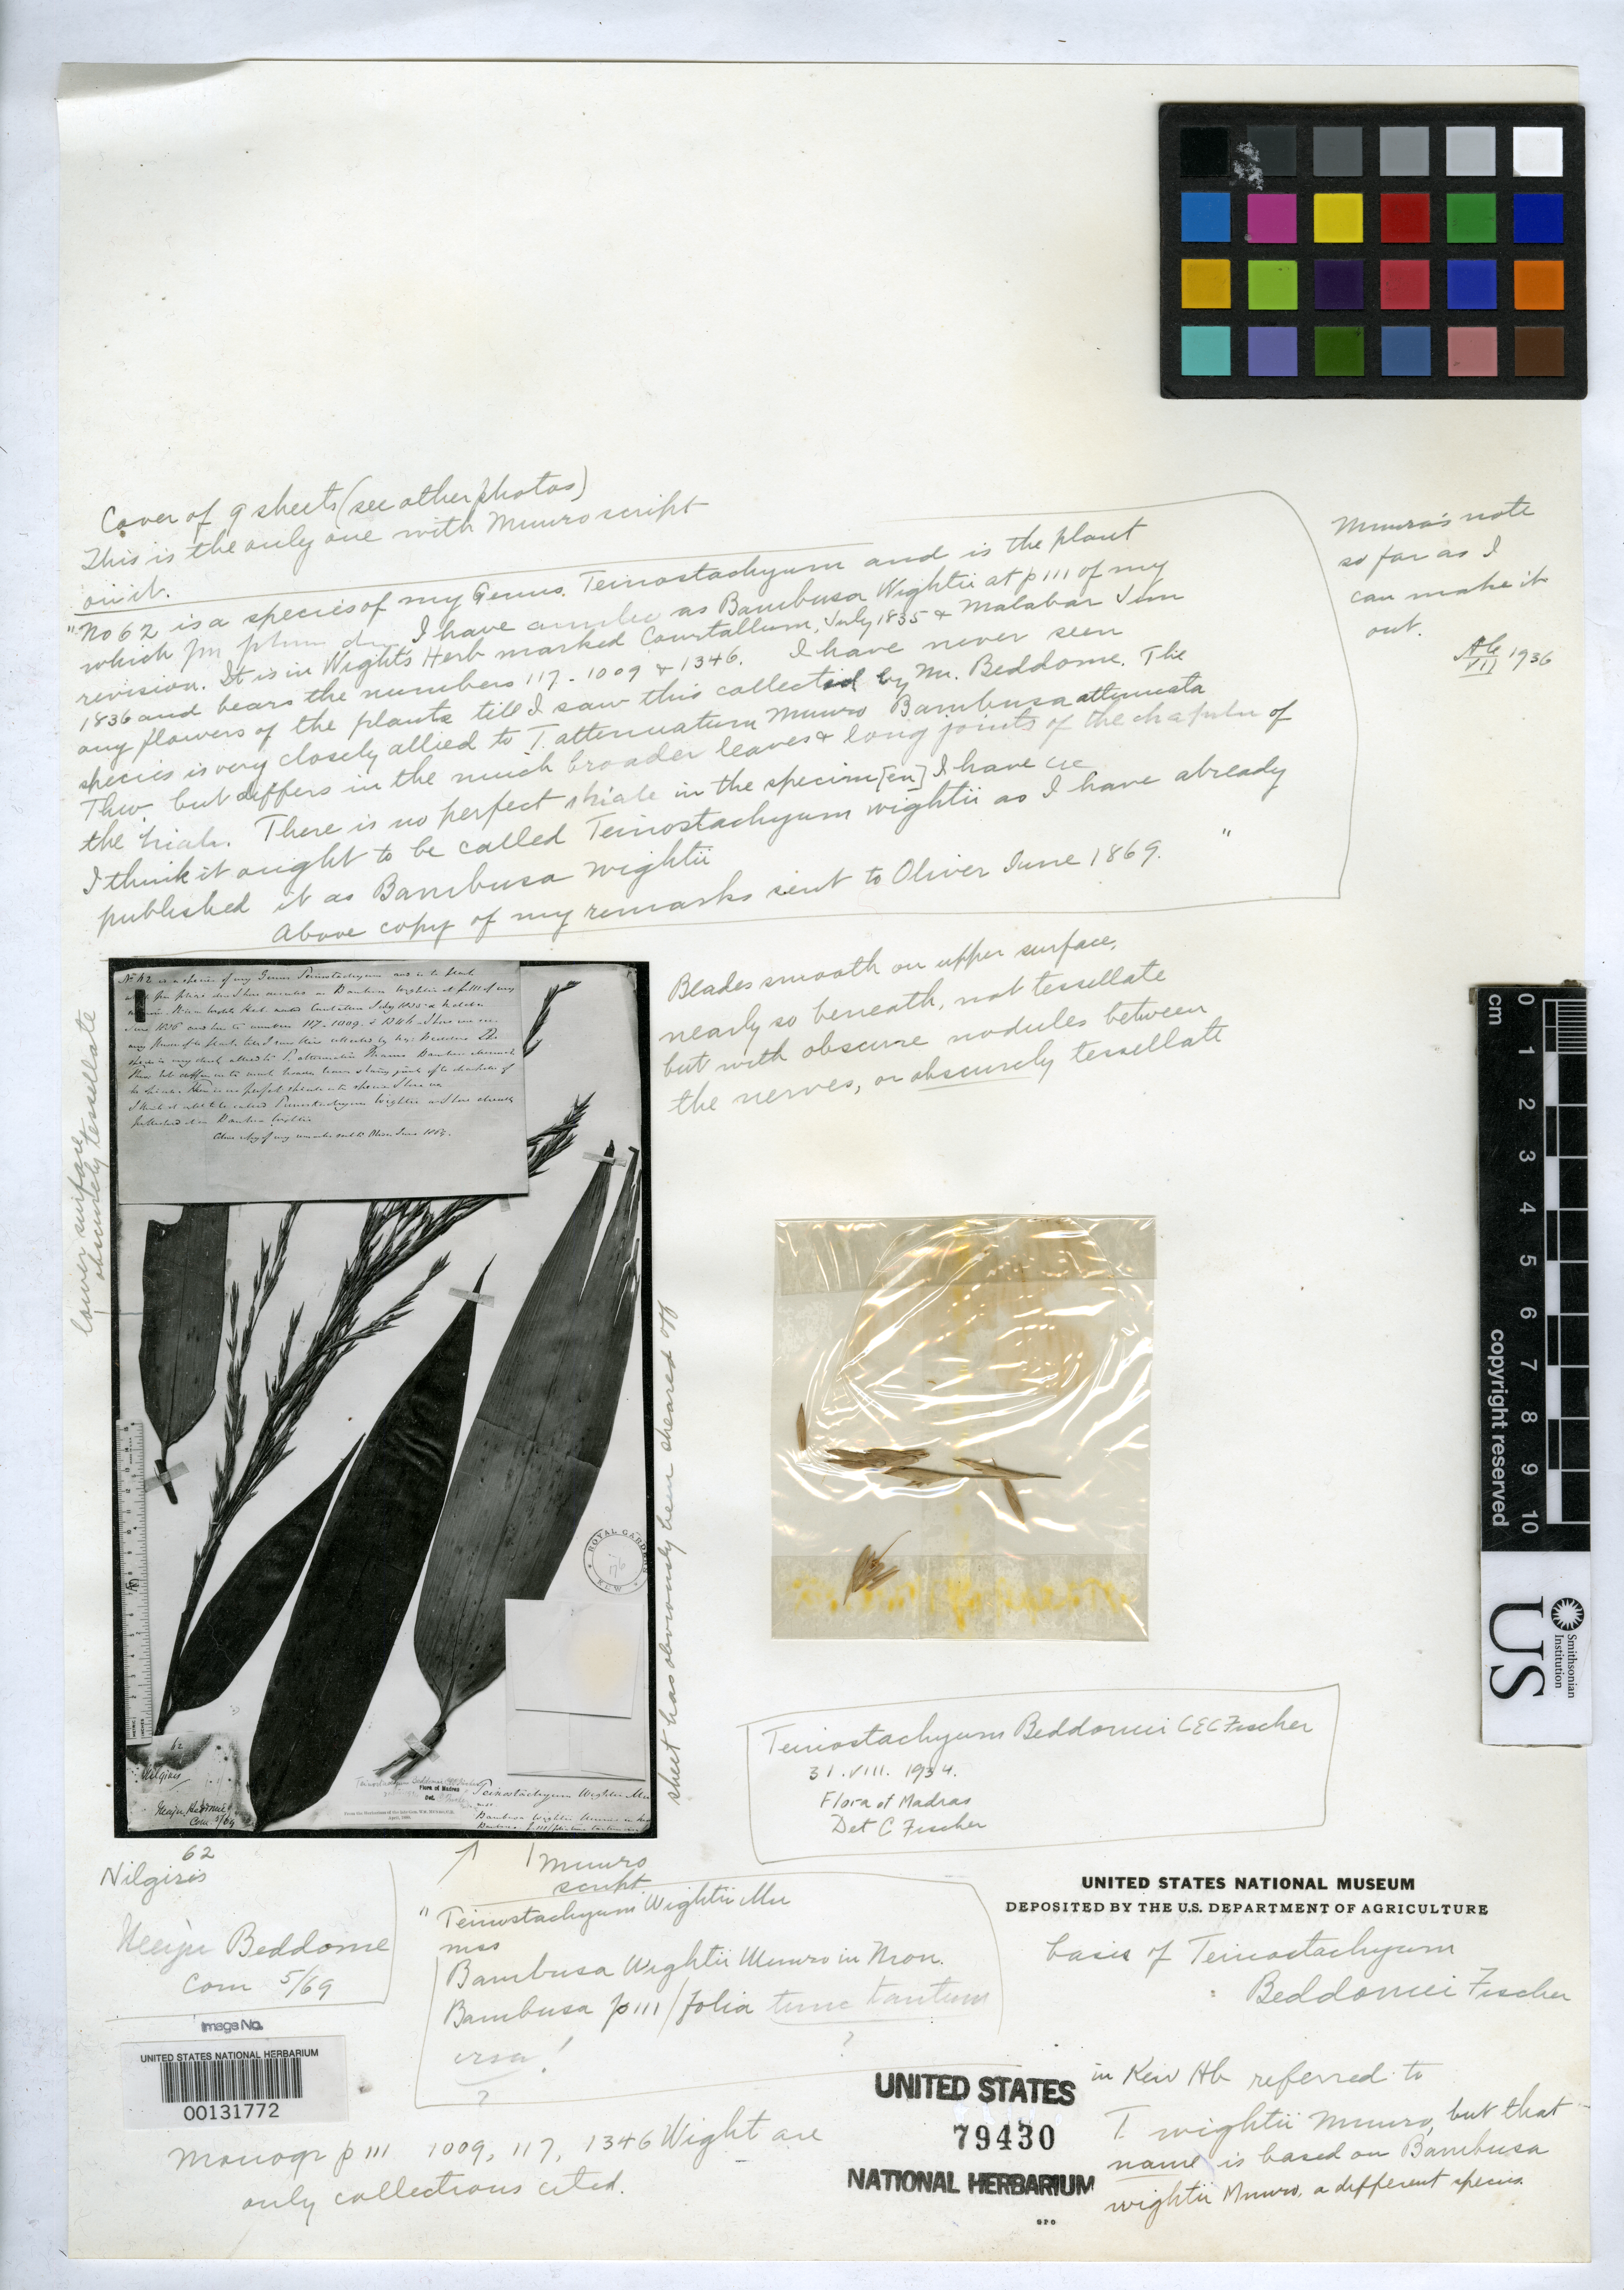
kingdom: Plantae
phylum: Tracheophyta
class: Liliopsida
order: Poales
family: Poaceae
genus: Bambusa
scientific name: Bambusa wightii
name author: Munro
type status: Type Material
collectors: R. H. Beddome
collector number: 117 / 1009 / 1346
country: India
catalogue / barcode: US 79430